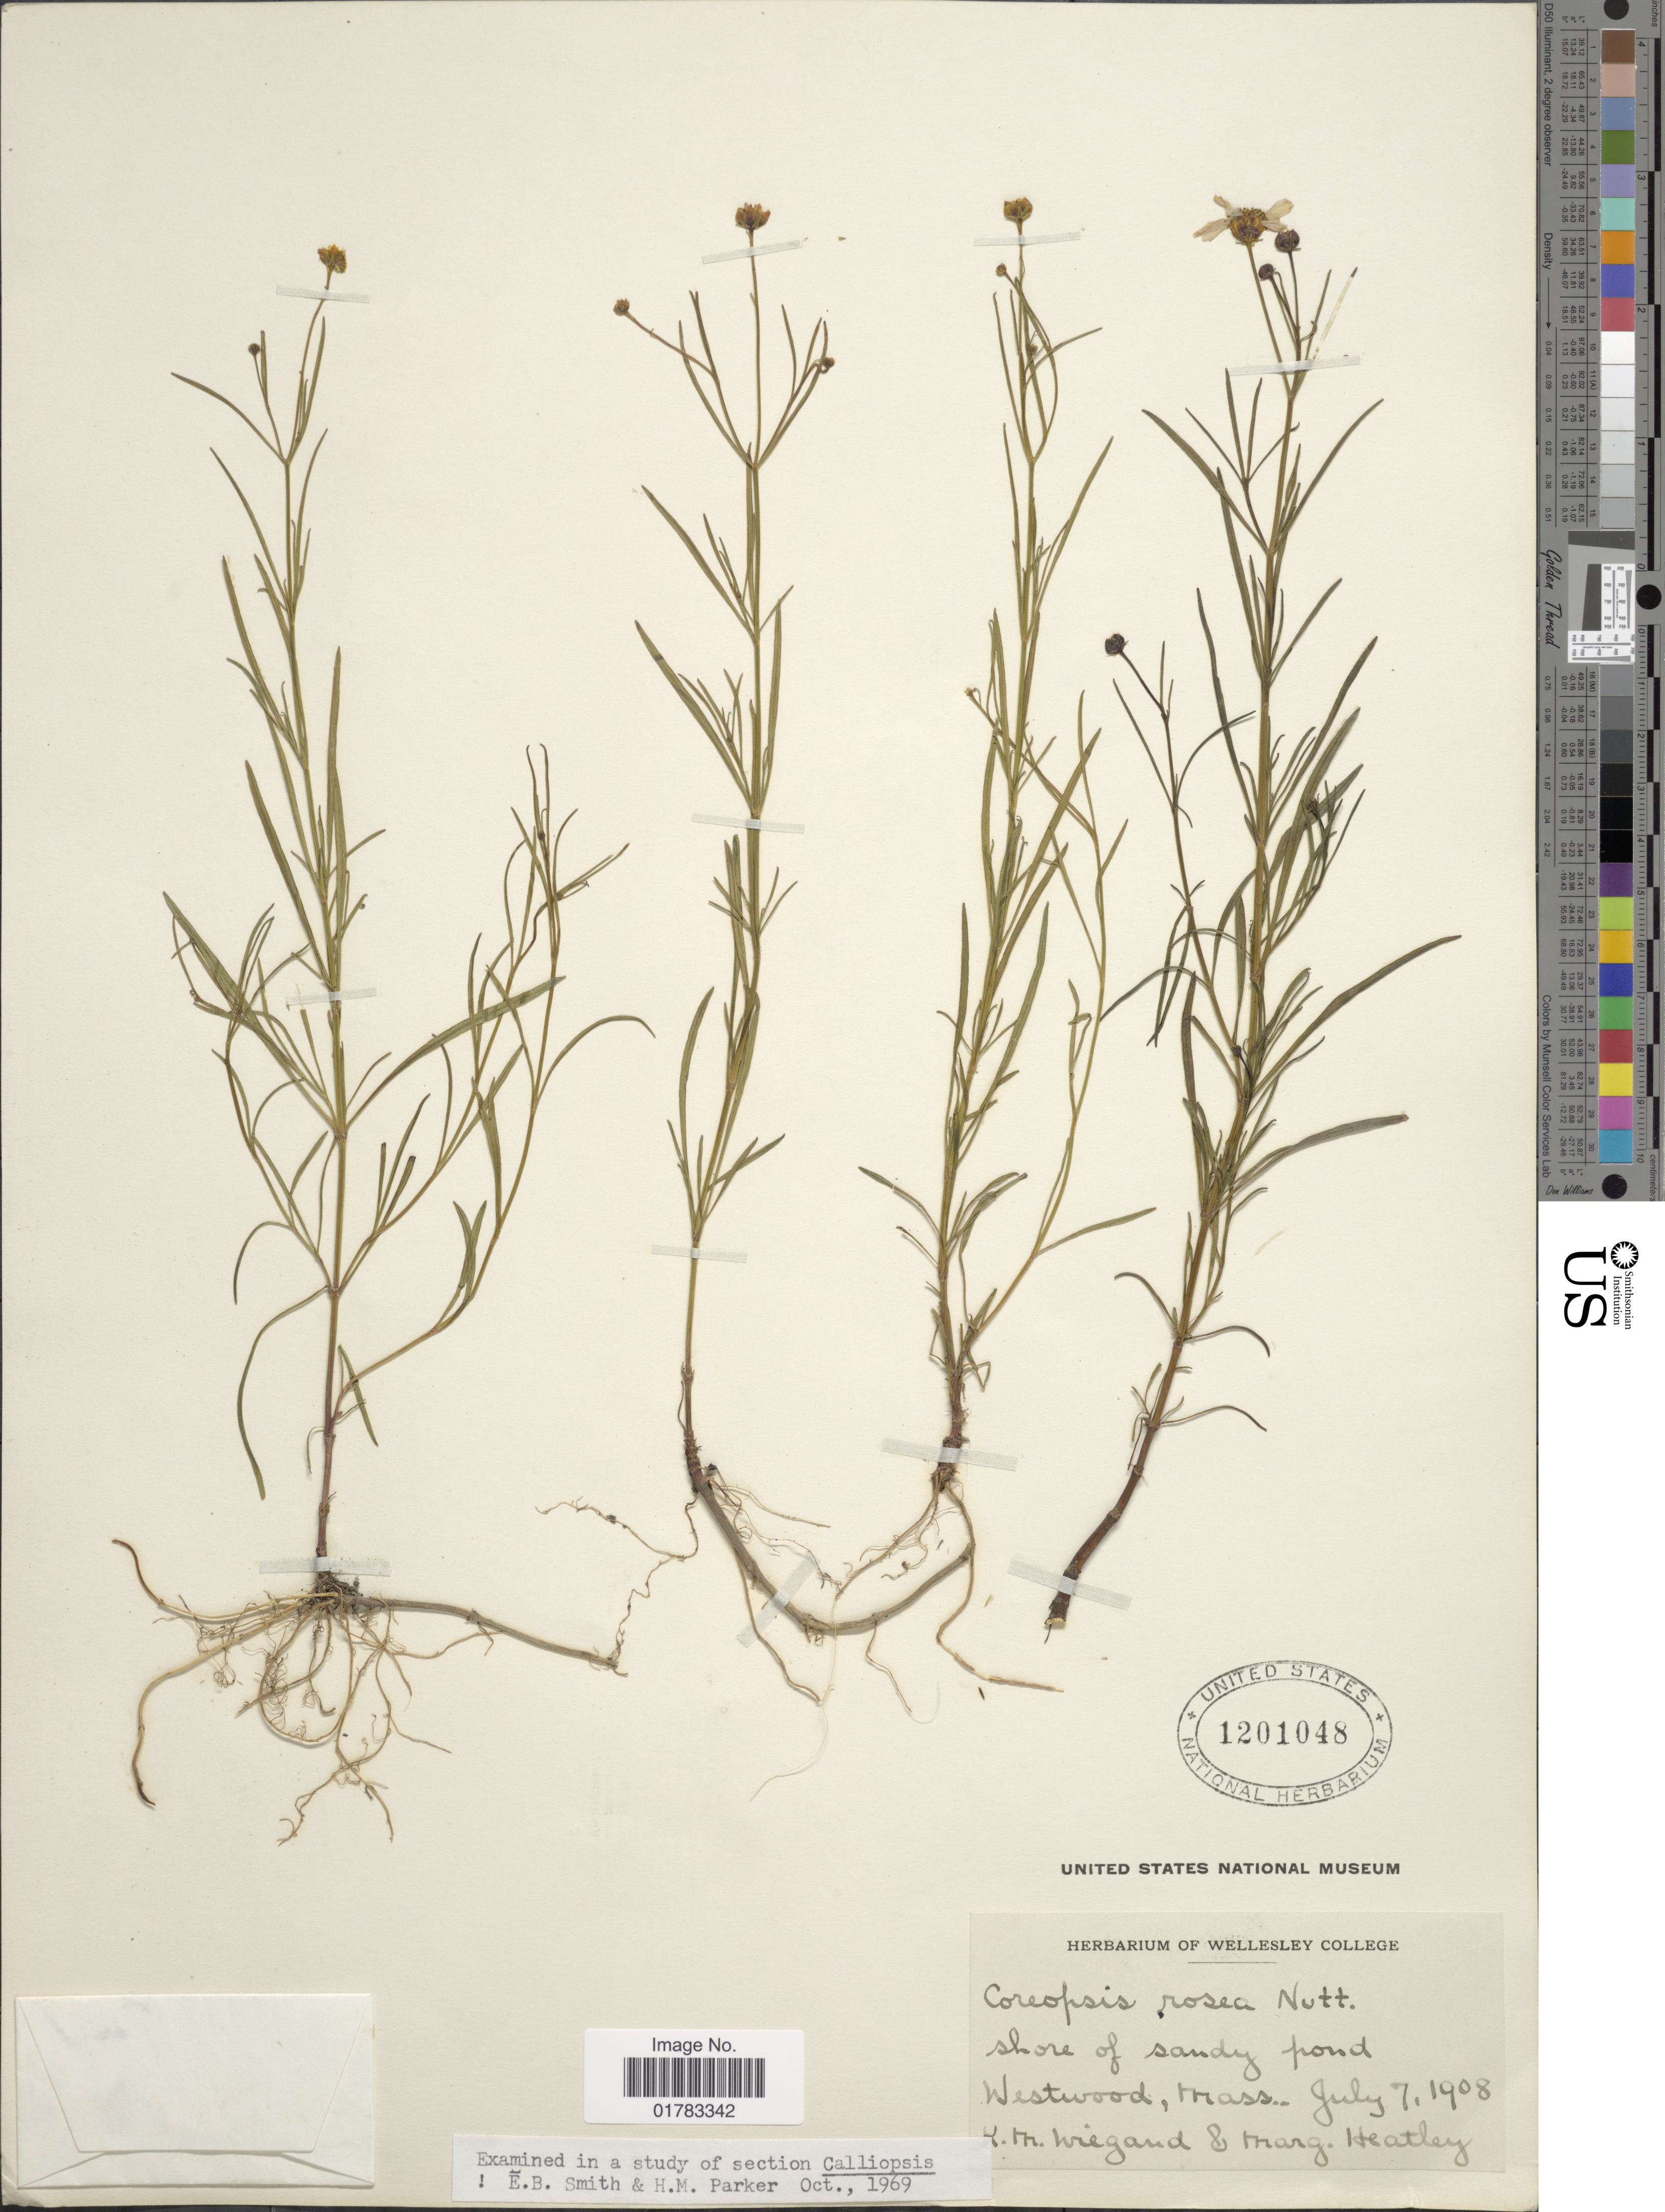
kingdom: Plantae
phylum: Tracheophyta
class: Magnoliopsida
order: Asterales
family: Asteraceae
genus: Coreopsis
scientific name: Coreopsis rosea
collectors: K. M. Wiegand & M. Heatley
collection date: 1908-07-07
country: United States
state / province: Massachusetts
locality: Shore of sandy pond, Westwood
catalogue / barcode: US 1201048